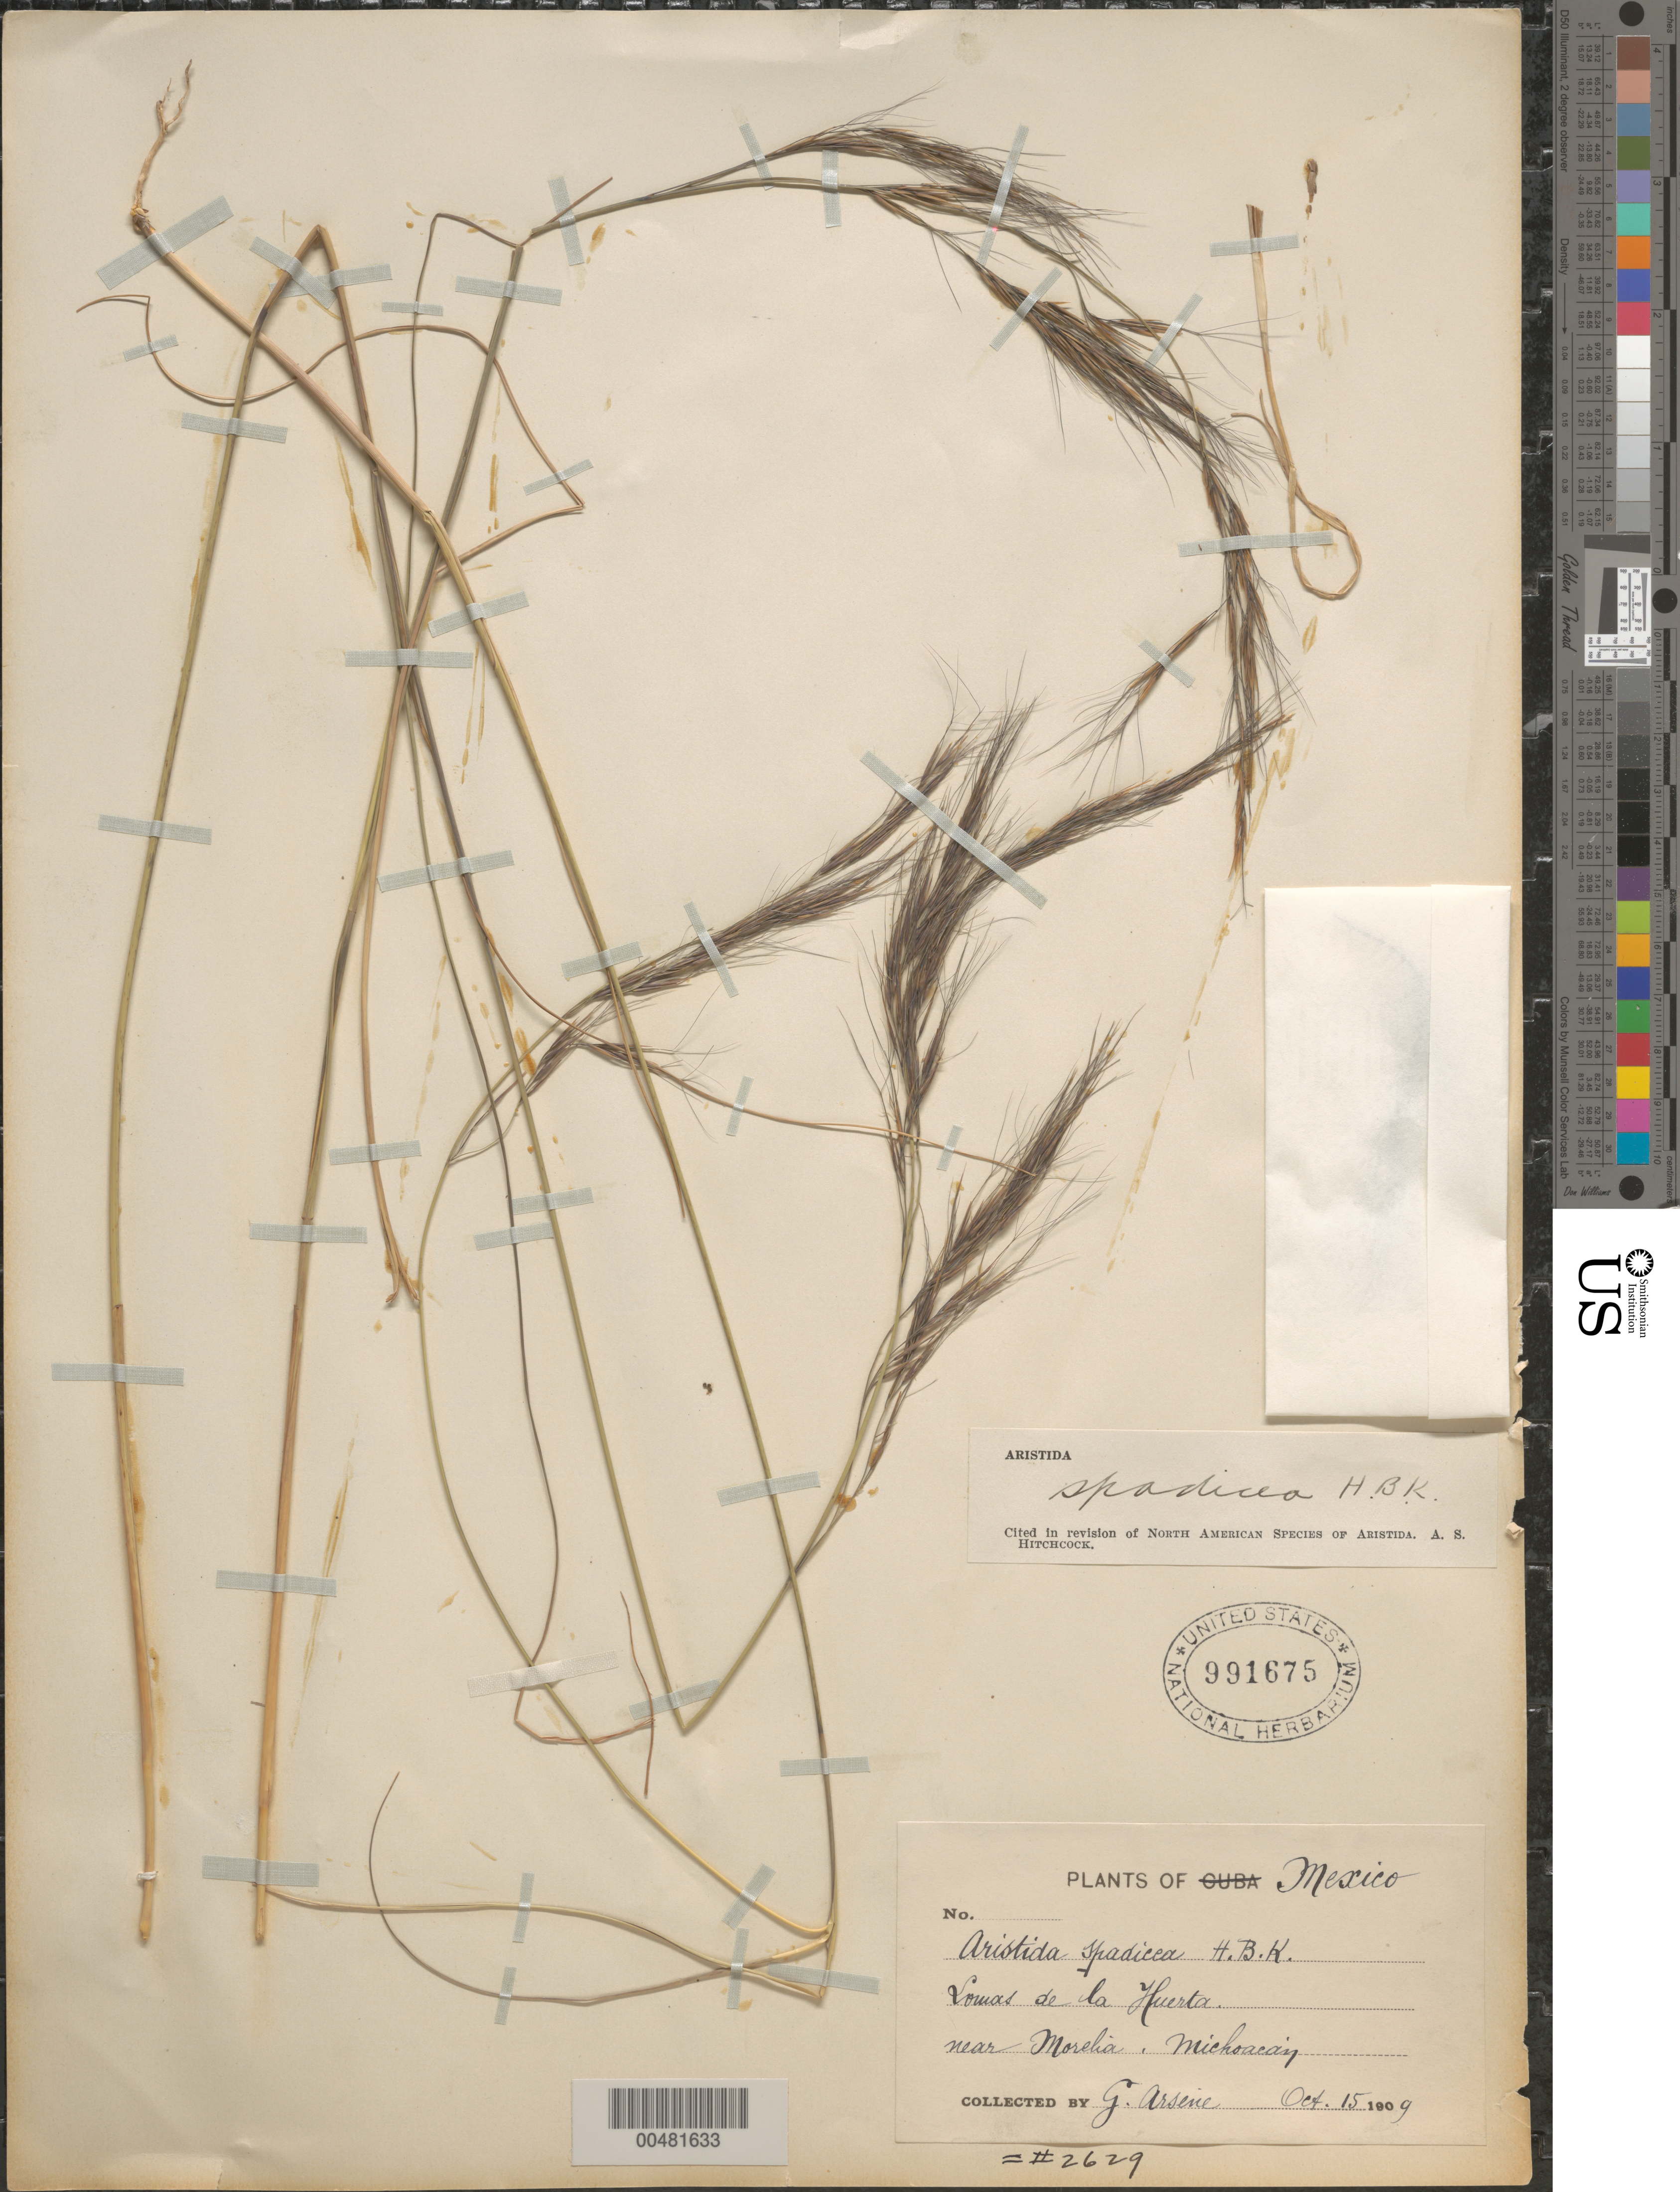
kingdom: Plantae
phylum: Tracheophyta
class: Liliopsida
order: Poales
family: Poaceae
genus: Aristida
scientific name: Aristida laxa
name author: Cav.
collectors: Bro. G. Arsène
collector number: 2629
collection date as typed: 15 Oct 1909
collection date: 1909-10-15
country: Mexico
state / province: Michoacán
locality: Lomas de la Huerta, near Morelia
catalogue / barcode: US 991675